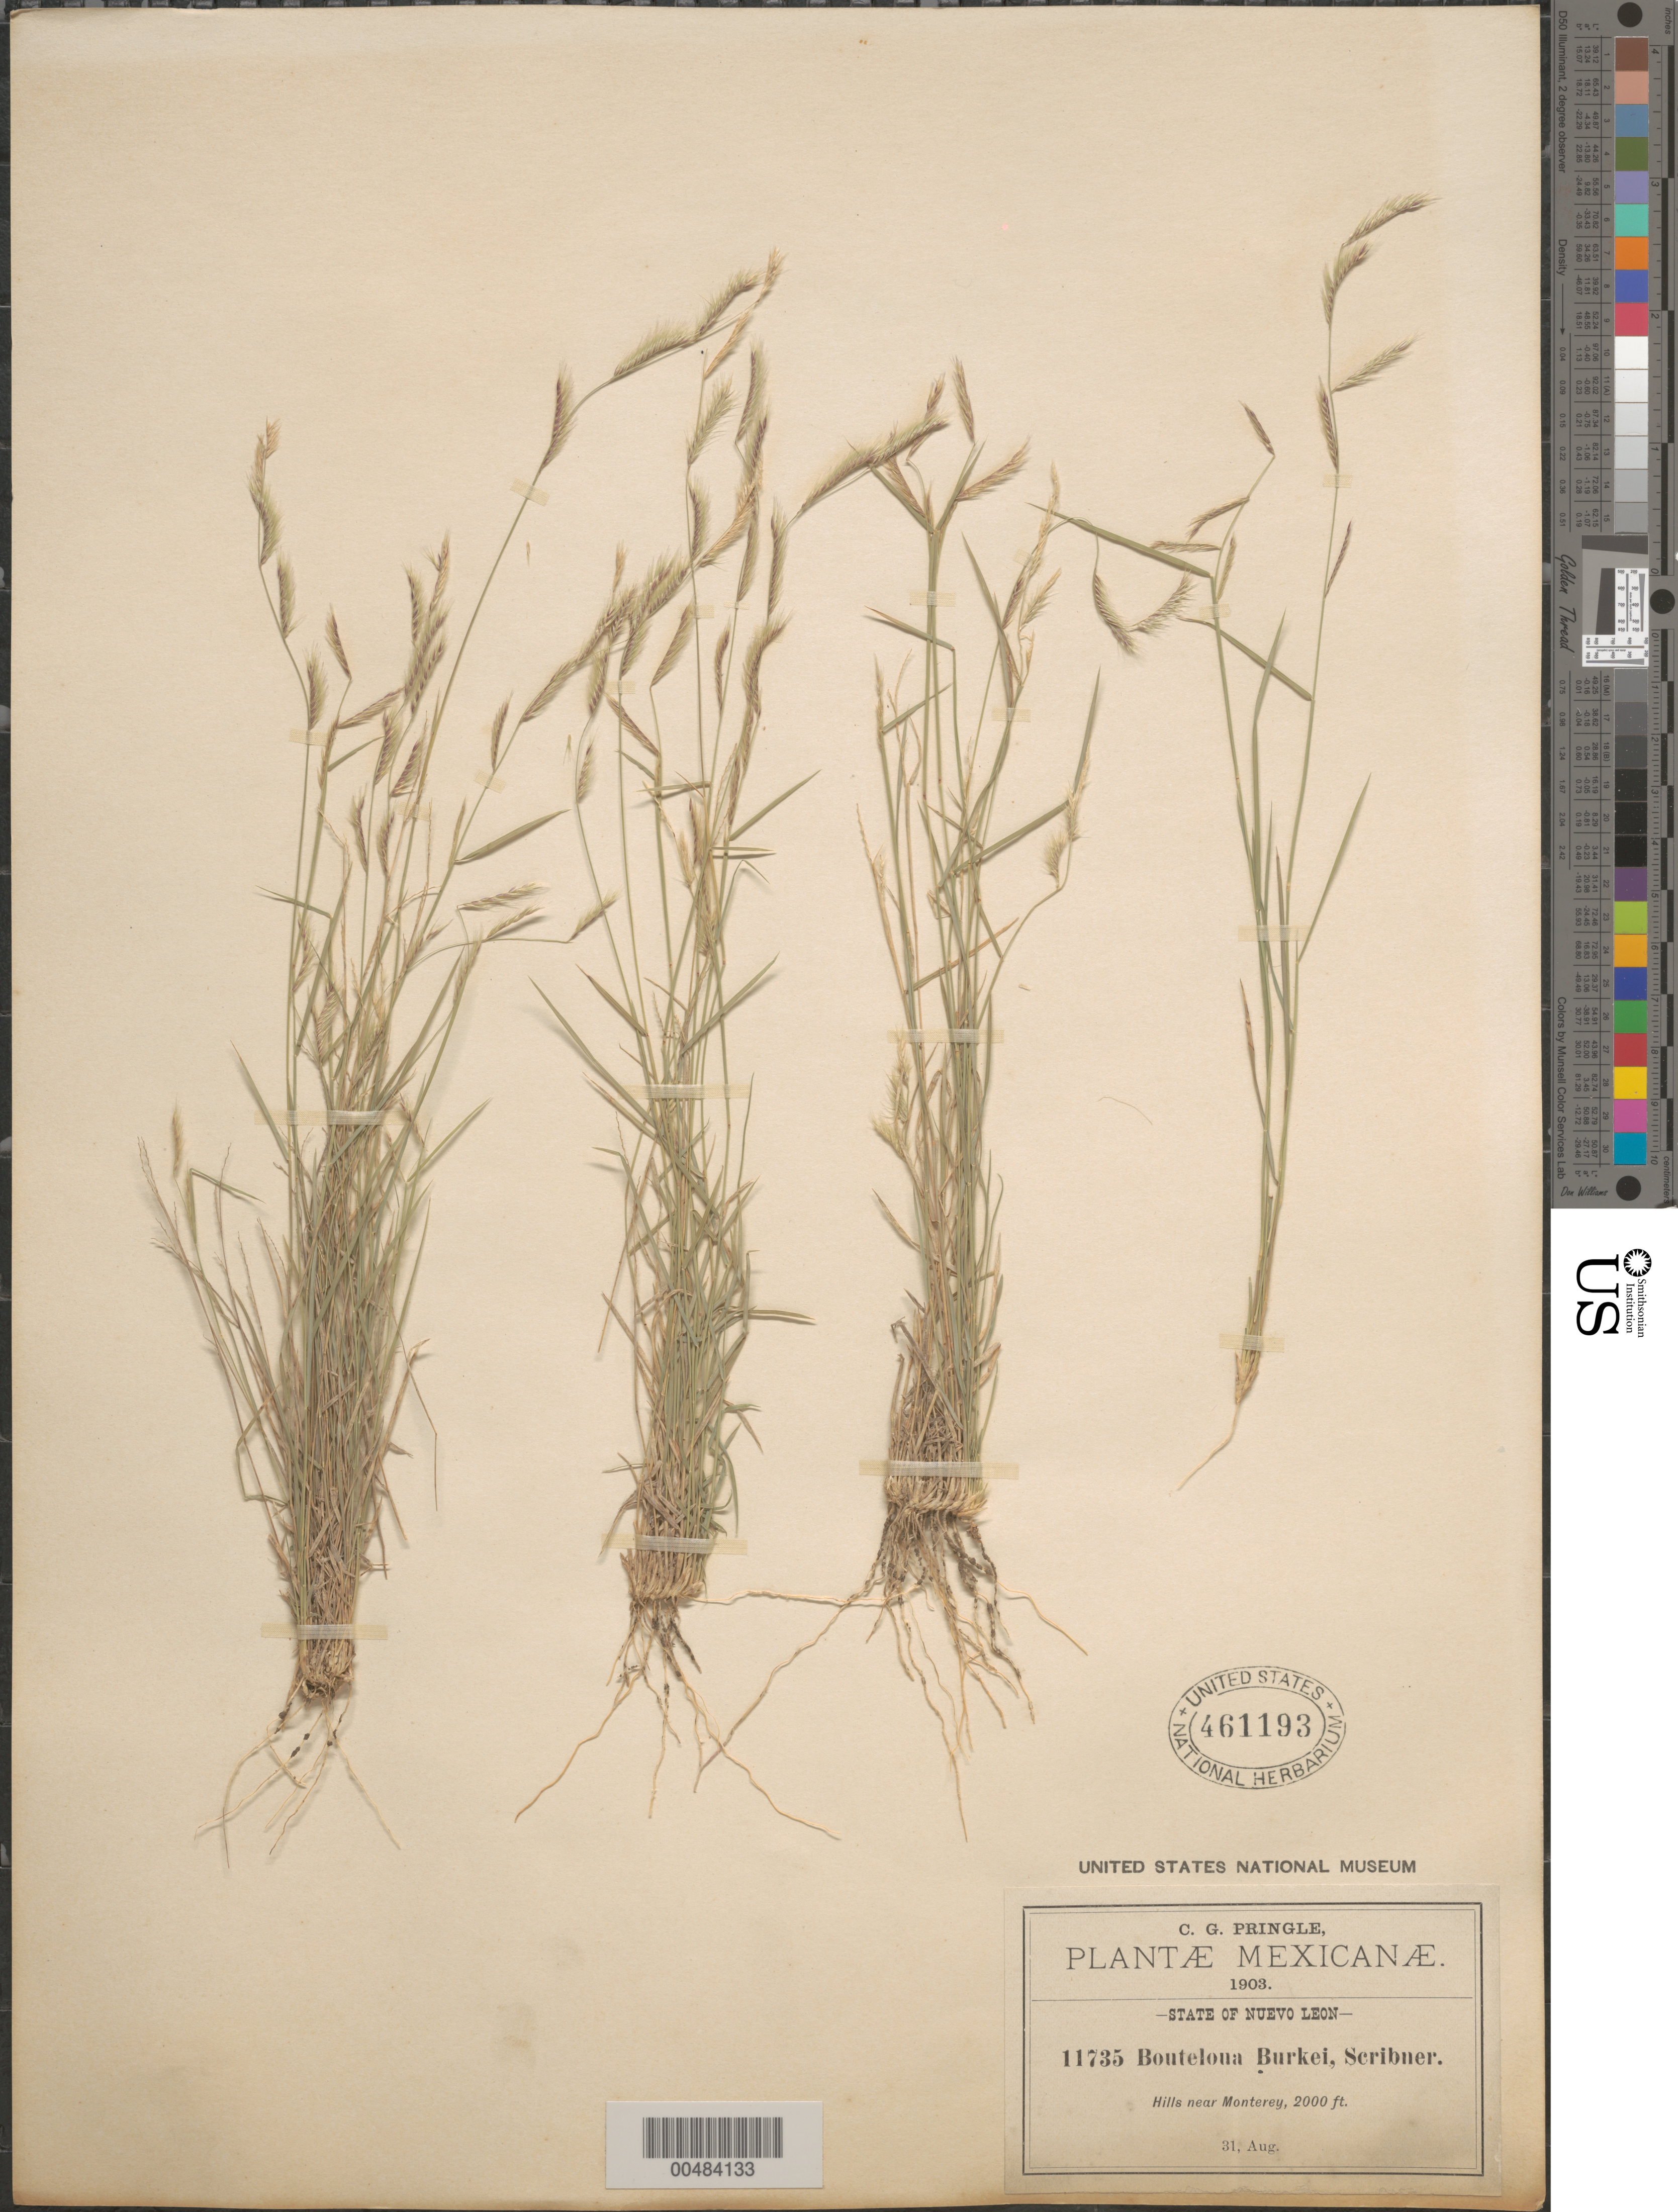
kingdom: Plantae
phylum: Tracheophyta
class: Liliopsida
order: Poales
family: Poaceae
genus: Bouteloua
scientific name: Bouteloua trifida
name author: Thurb.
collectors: C. G. Pringle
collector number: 11735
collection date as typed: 31 Aug 1903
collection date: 1903-08-31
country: Mexico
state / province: Nuevo León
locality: Hills near Monterey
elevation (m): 610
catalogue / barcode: US 461193